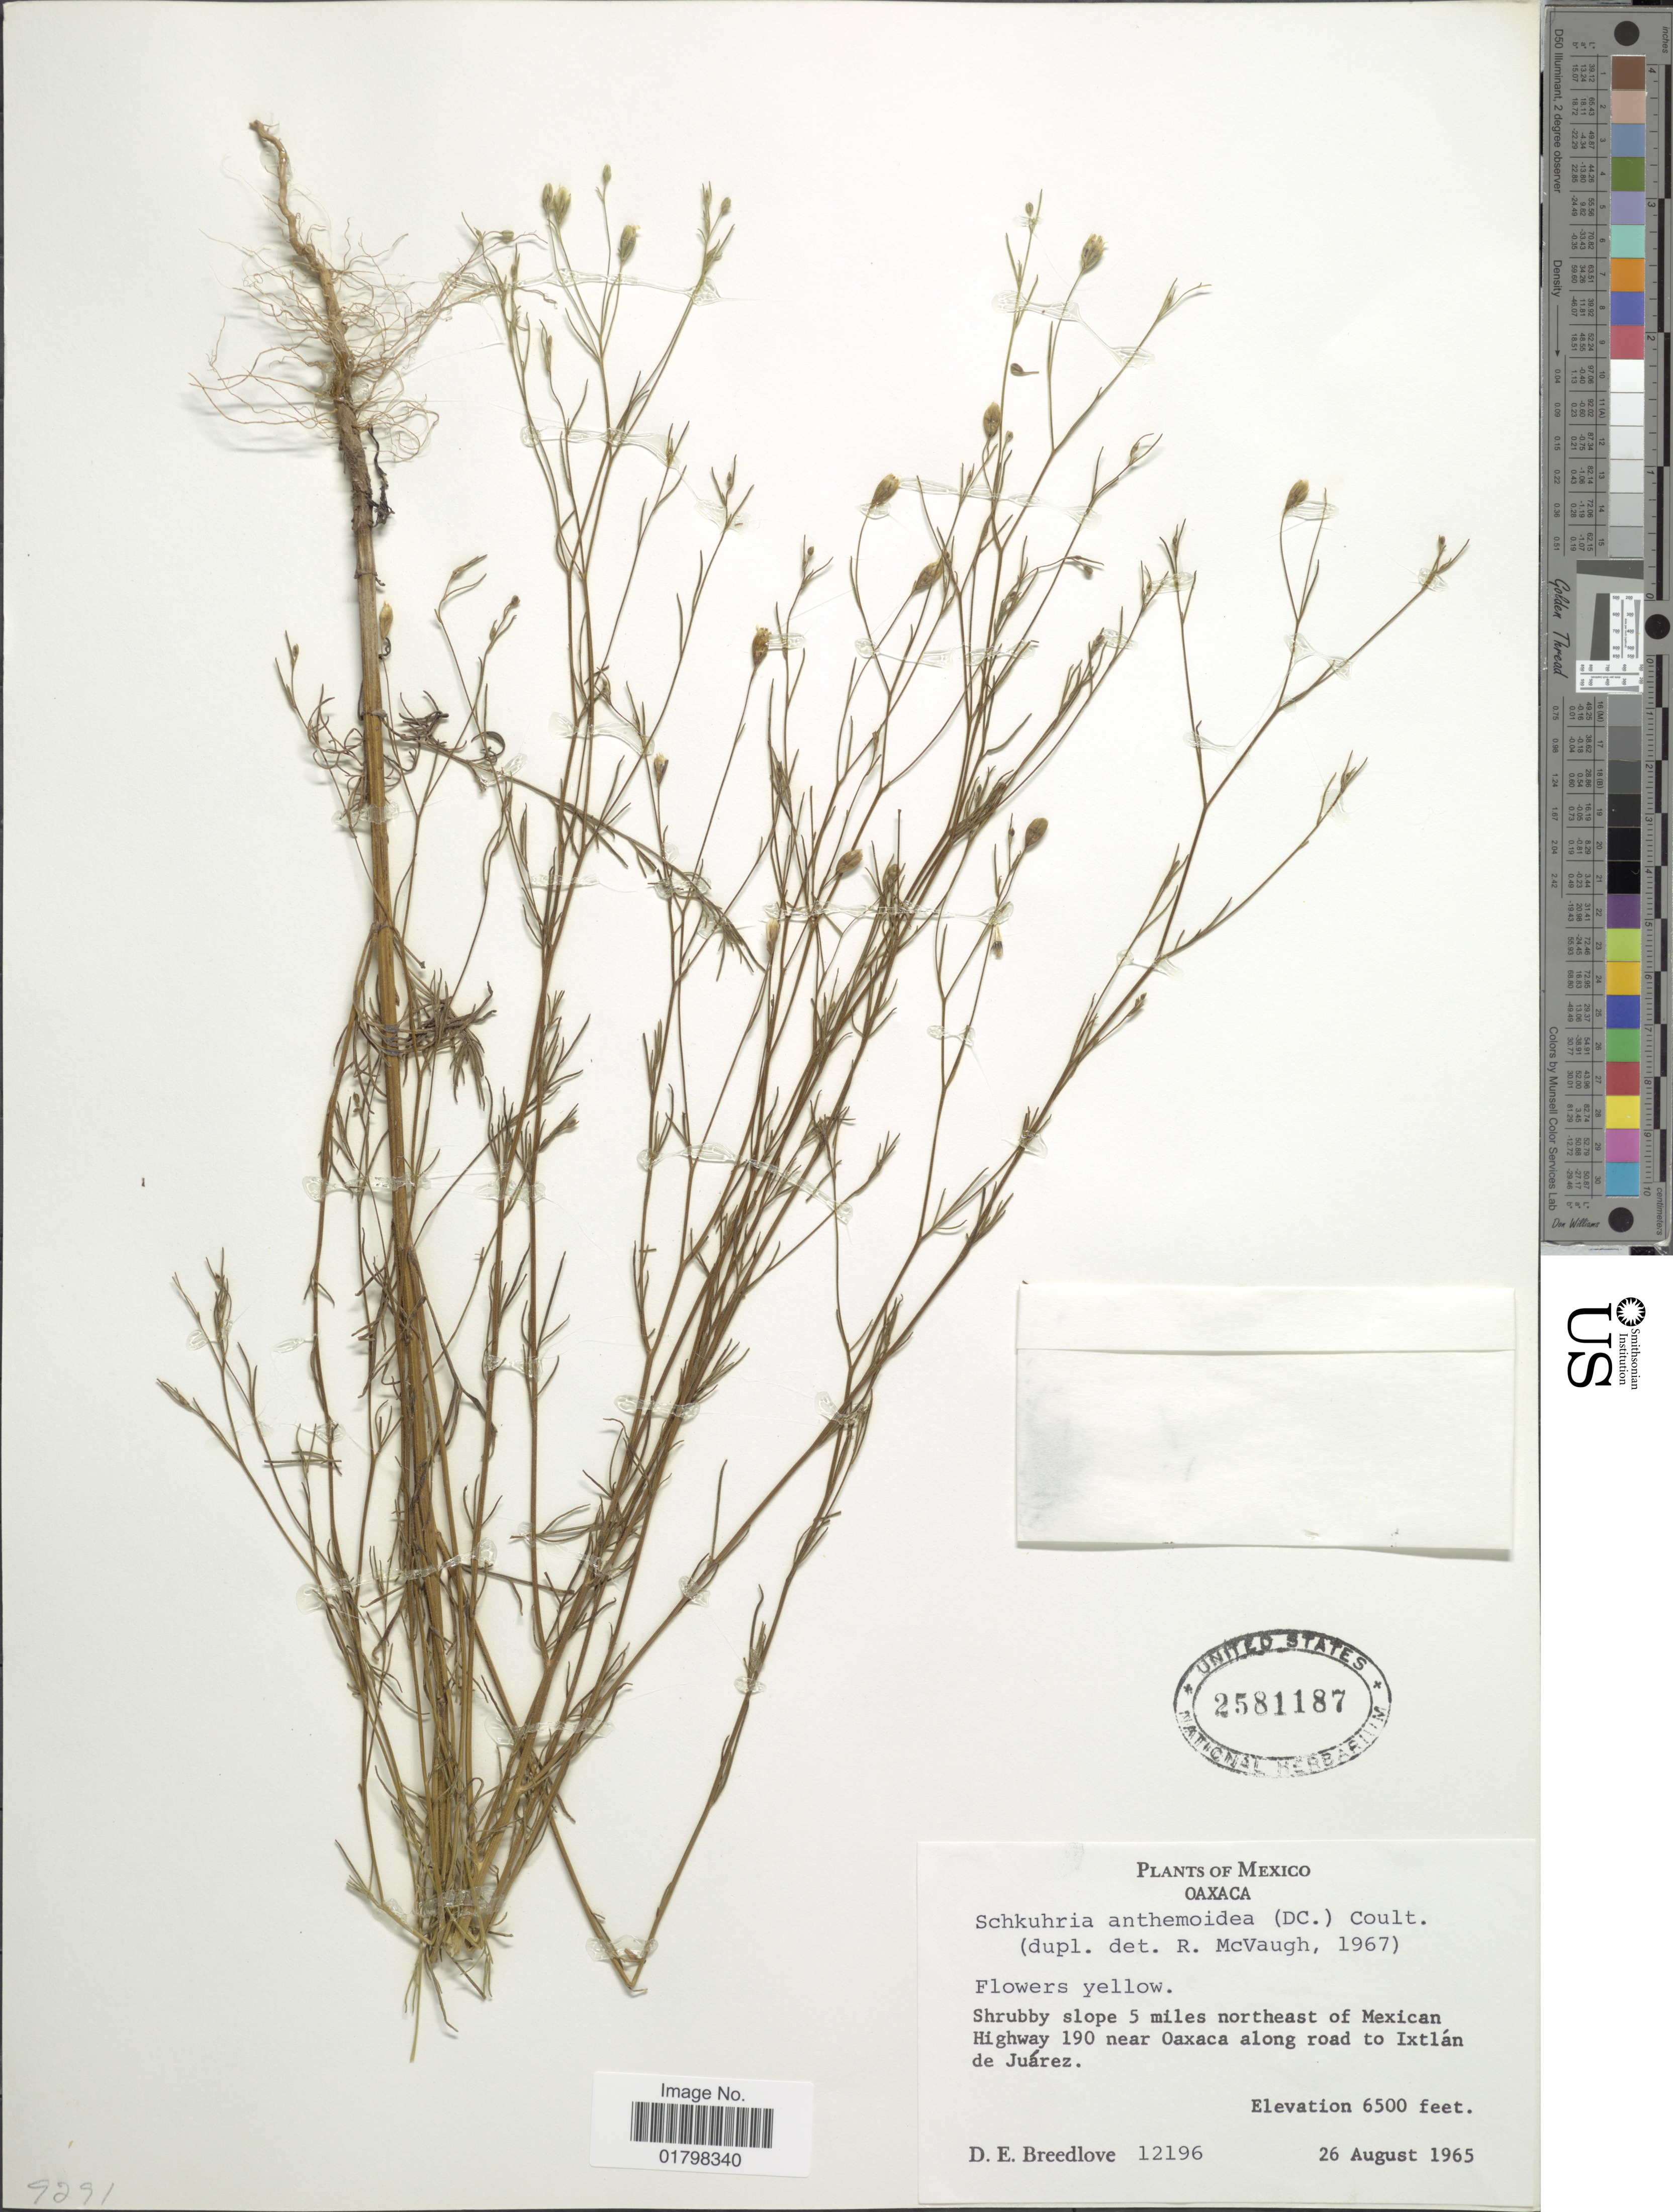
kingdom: Plantae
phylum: Tracheophyta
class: Magnoliopsida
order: Asterales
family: Asteraceae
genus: Schkuhria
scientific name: Schkuhria wislizeni var. frustrata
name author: S.F. Blake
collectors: D. E. Breedlove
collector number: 12196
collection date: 1965-08-26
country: Mexico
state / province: Oaxaca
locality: Shrubby slope 5 miles northeast of Mexican Highway 190 near Oaxaca along road to Ixtlan de Juarez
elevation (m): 1981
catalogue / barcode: US 2581187